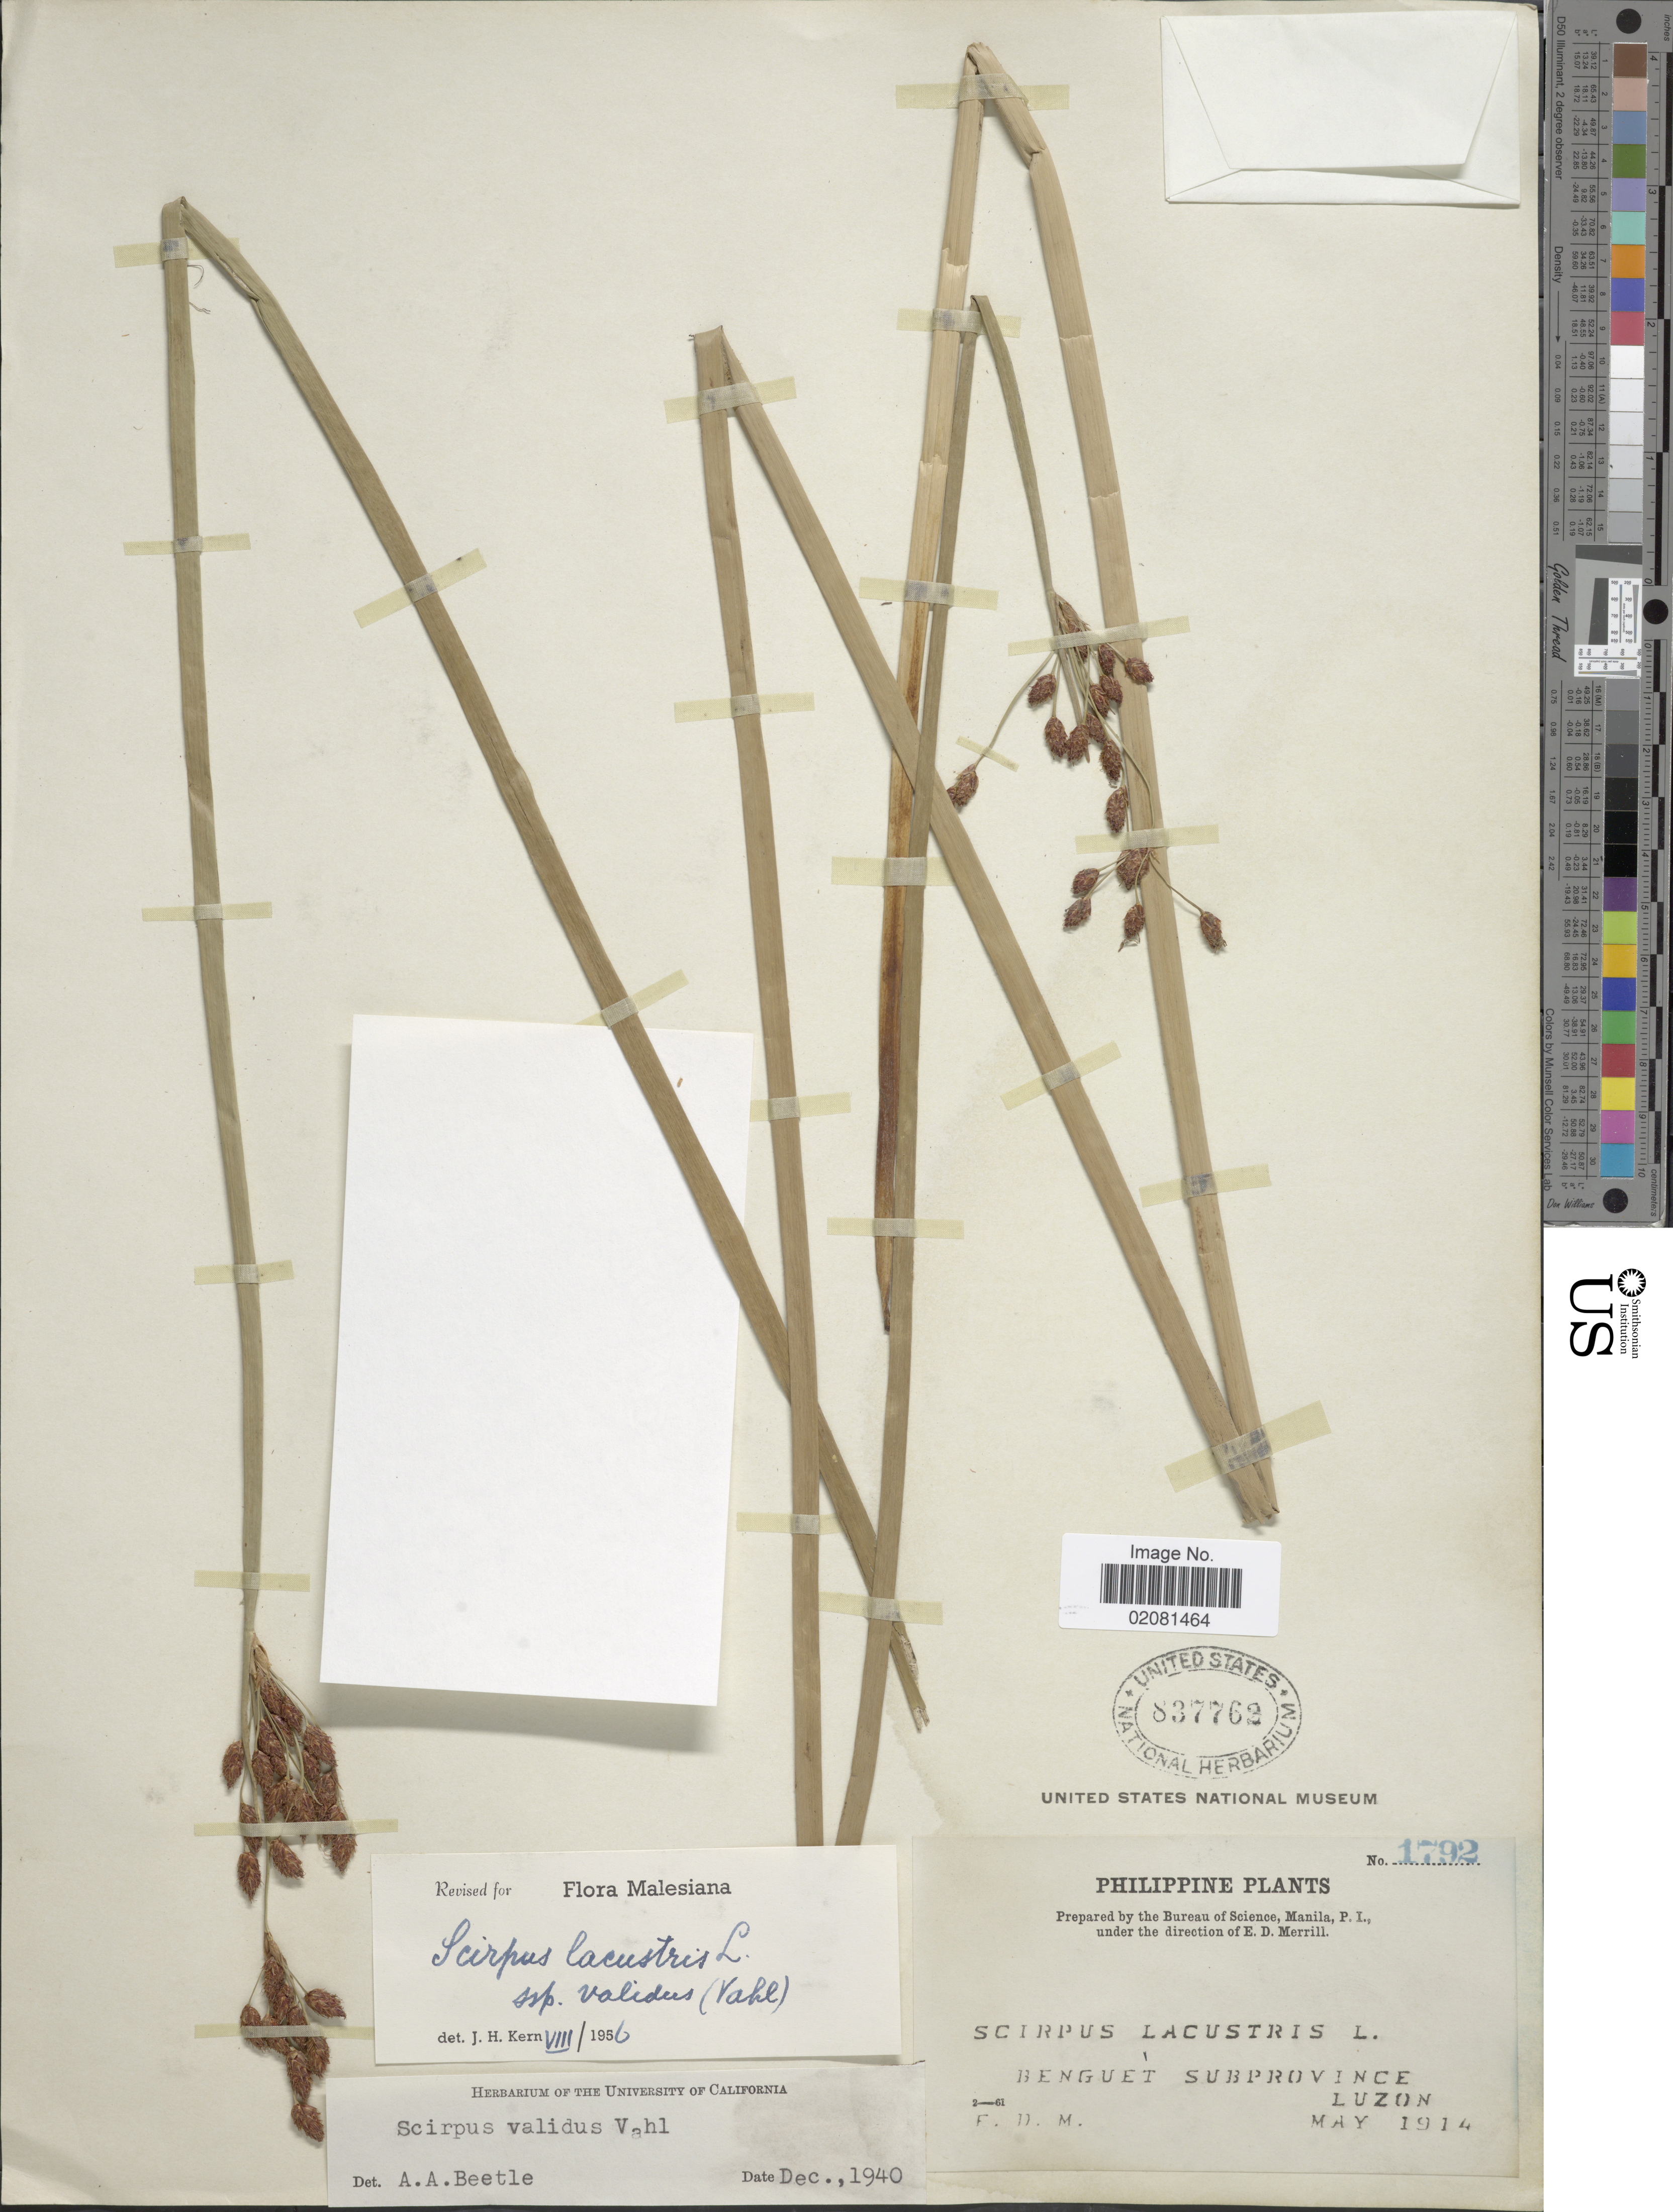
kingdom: Plantae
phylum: Tracheophyta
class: Liliopsida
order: Poales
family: Cyperaceae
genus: Schoenoplectus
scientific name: Schoenoplectus tabernaemontani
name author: (C.C. Gmel.) Palla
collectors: E. D. Merrill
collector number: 1792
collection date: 1914-05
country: Philippines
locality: Benguet Subprovince. Luzon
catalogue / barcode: US 837762